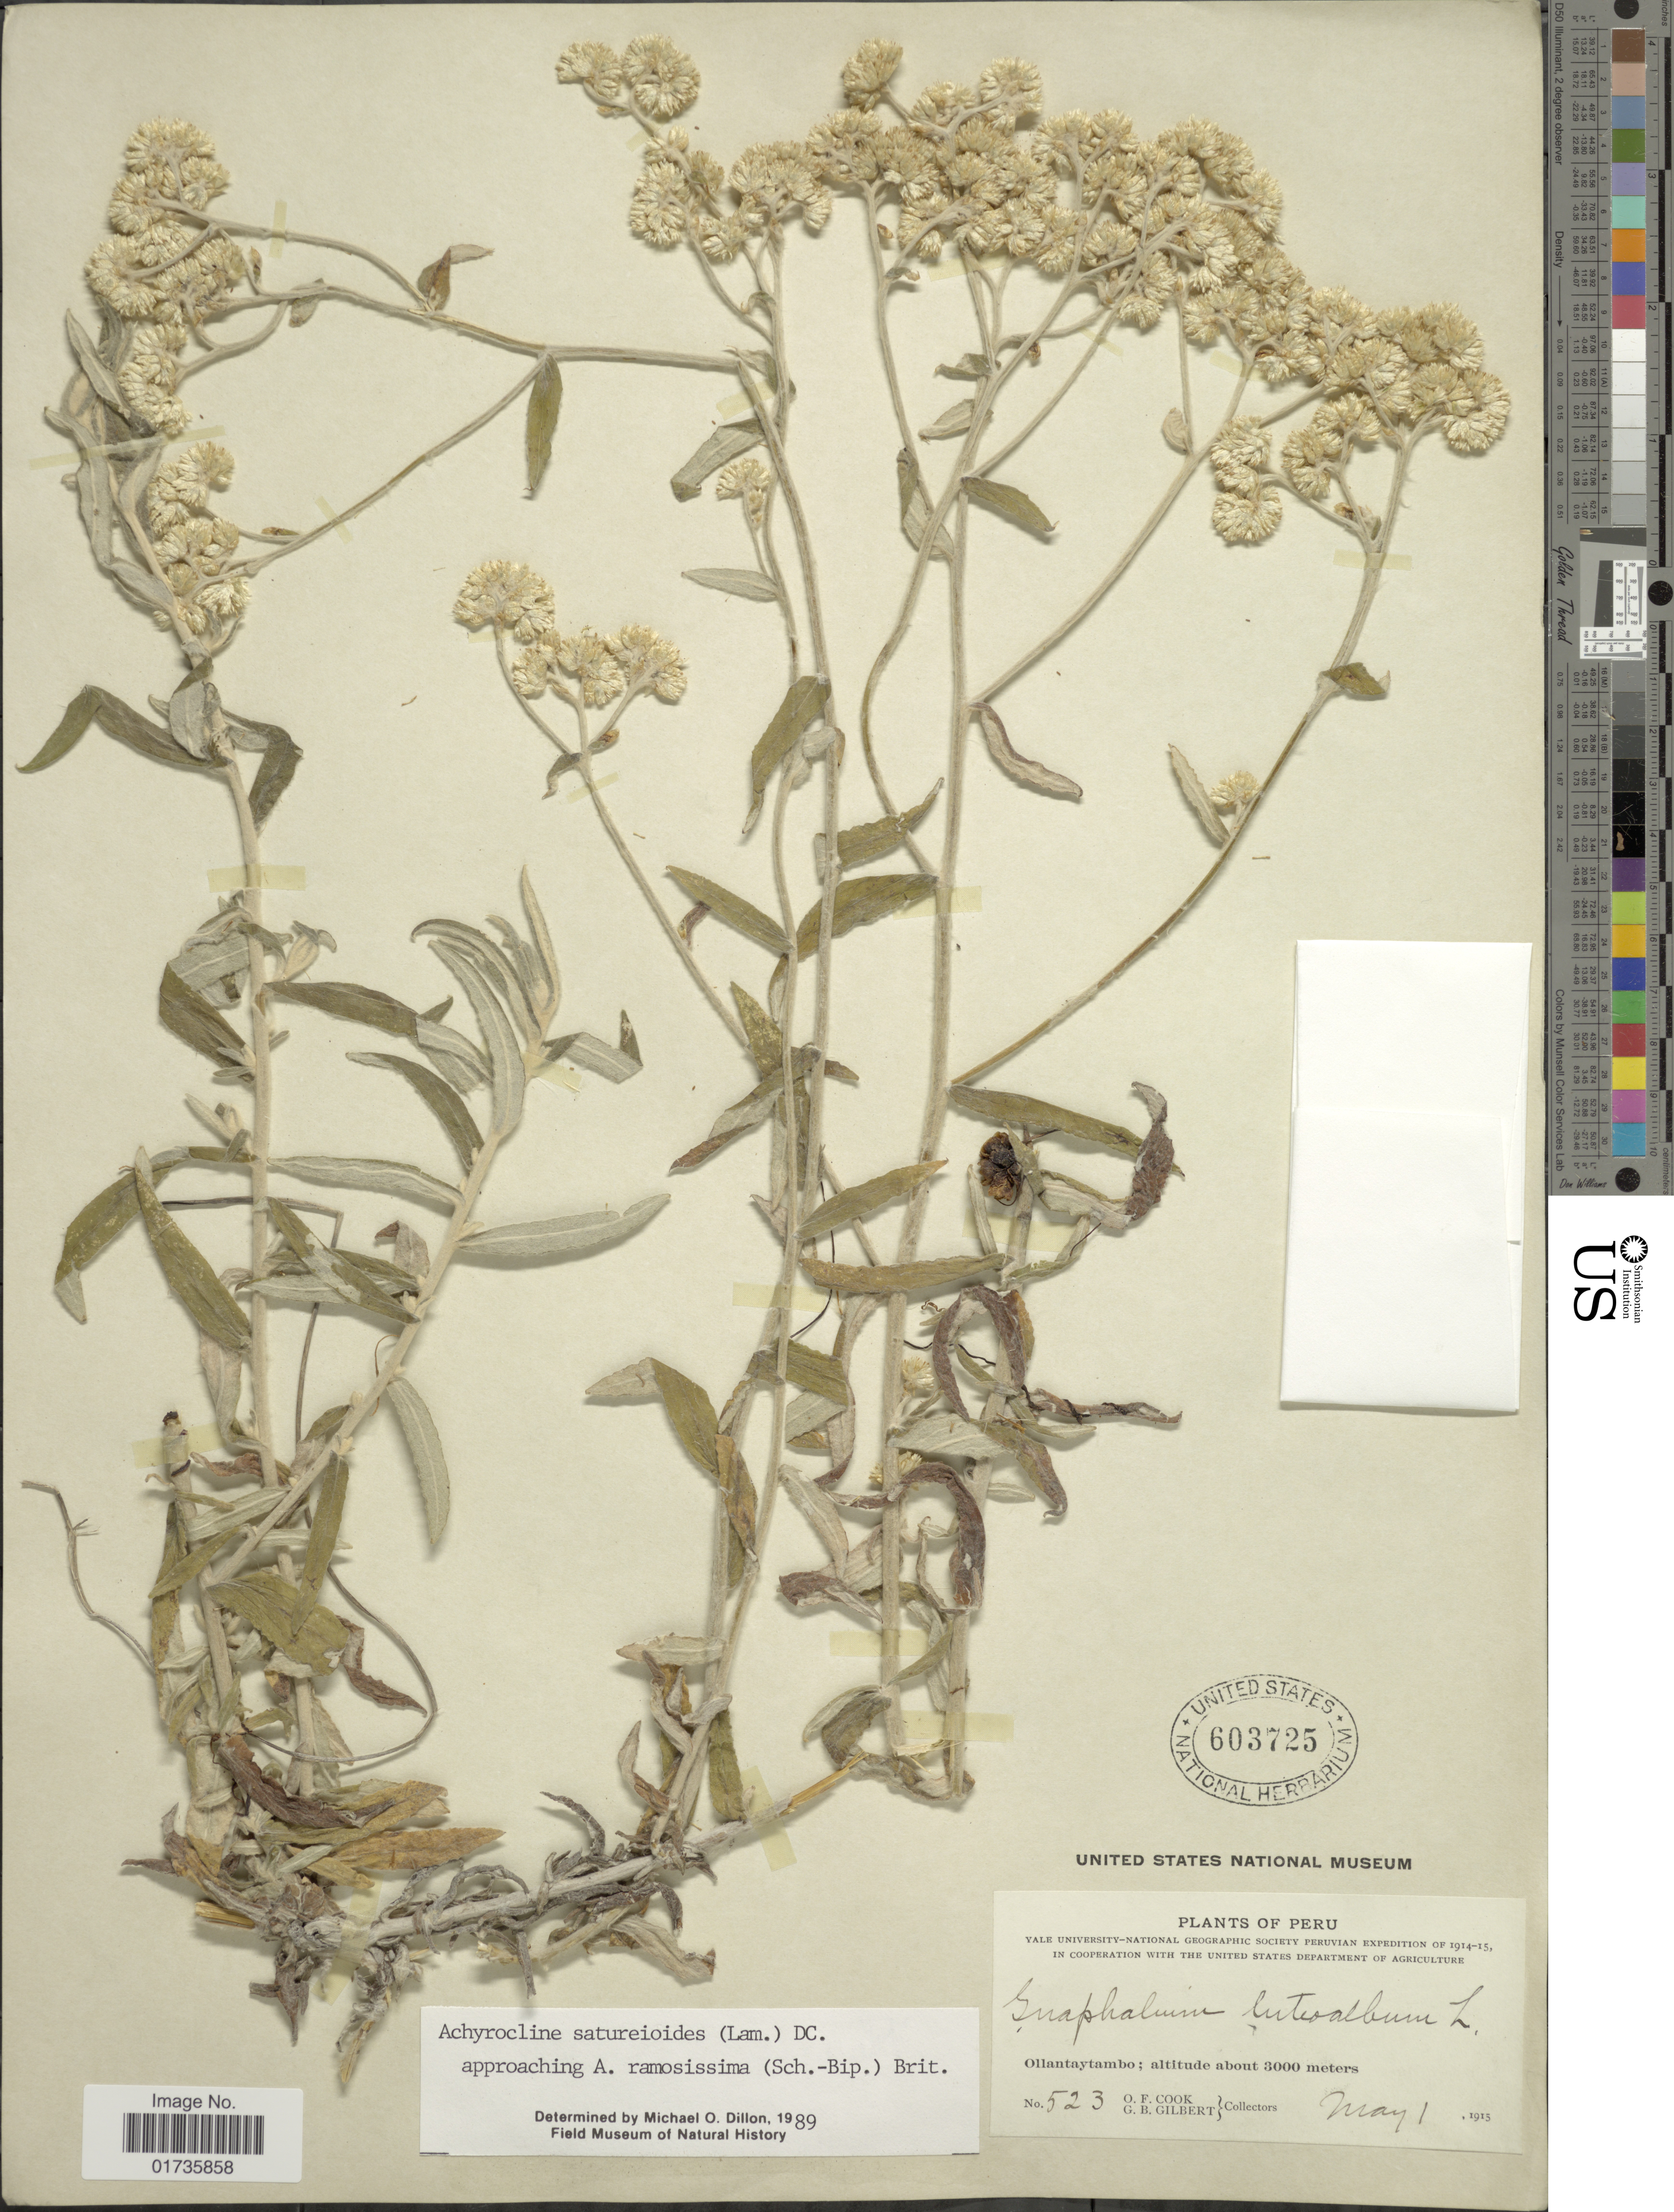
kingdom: Plantae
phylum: Tracheophyta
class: Magnoliopsida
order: Asterales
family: Asteraceae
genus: Achyrocline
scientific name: Achyrocline satureioides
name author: (Lam.) DC.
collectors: O. F. Cook & G. B. Gilbert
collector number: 523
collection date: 1915-05-01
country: Peru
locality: Ollantaytambo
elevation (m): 3000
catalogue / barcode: US 603725